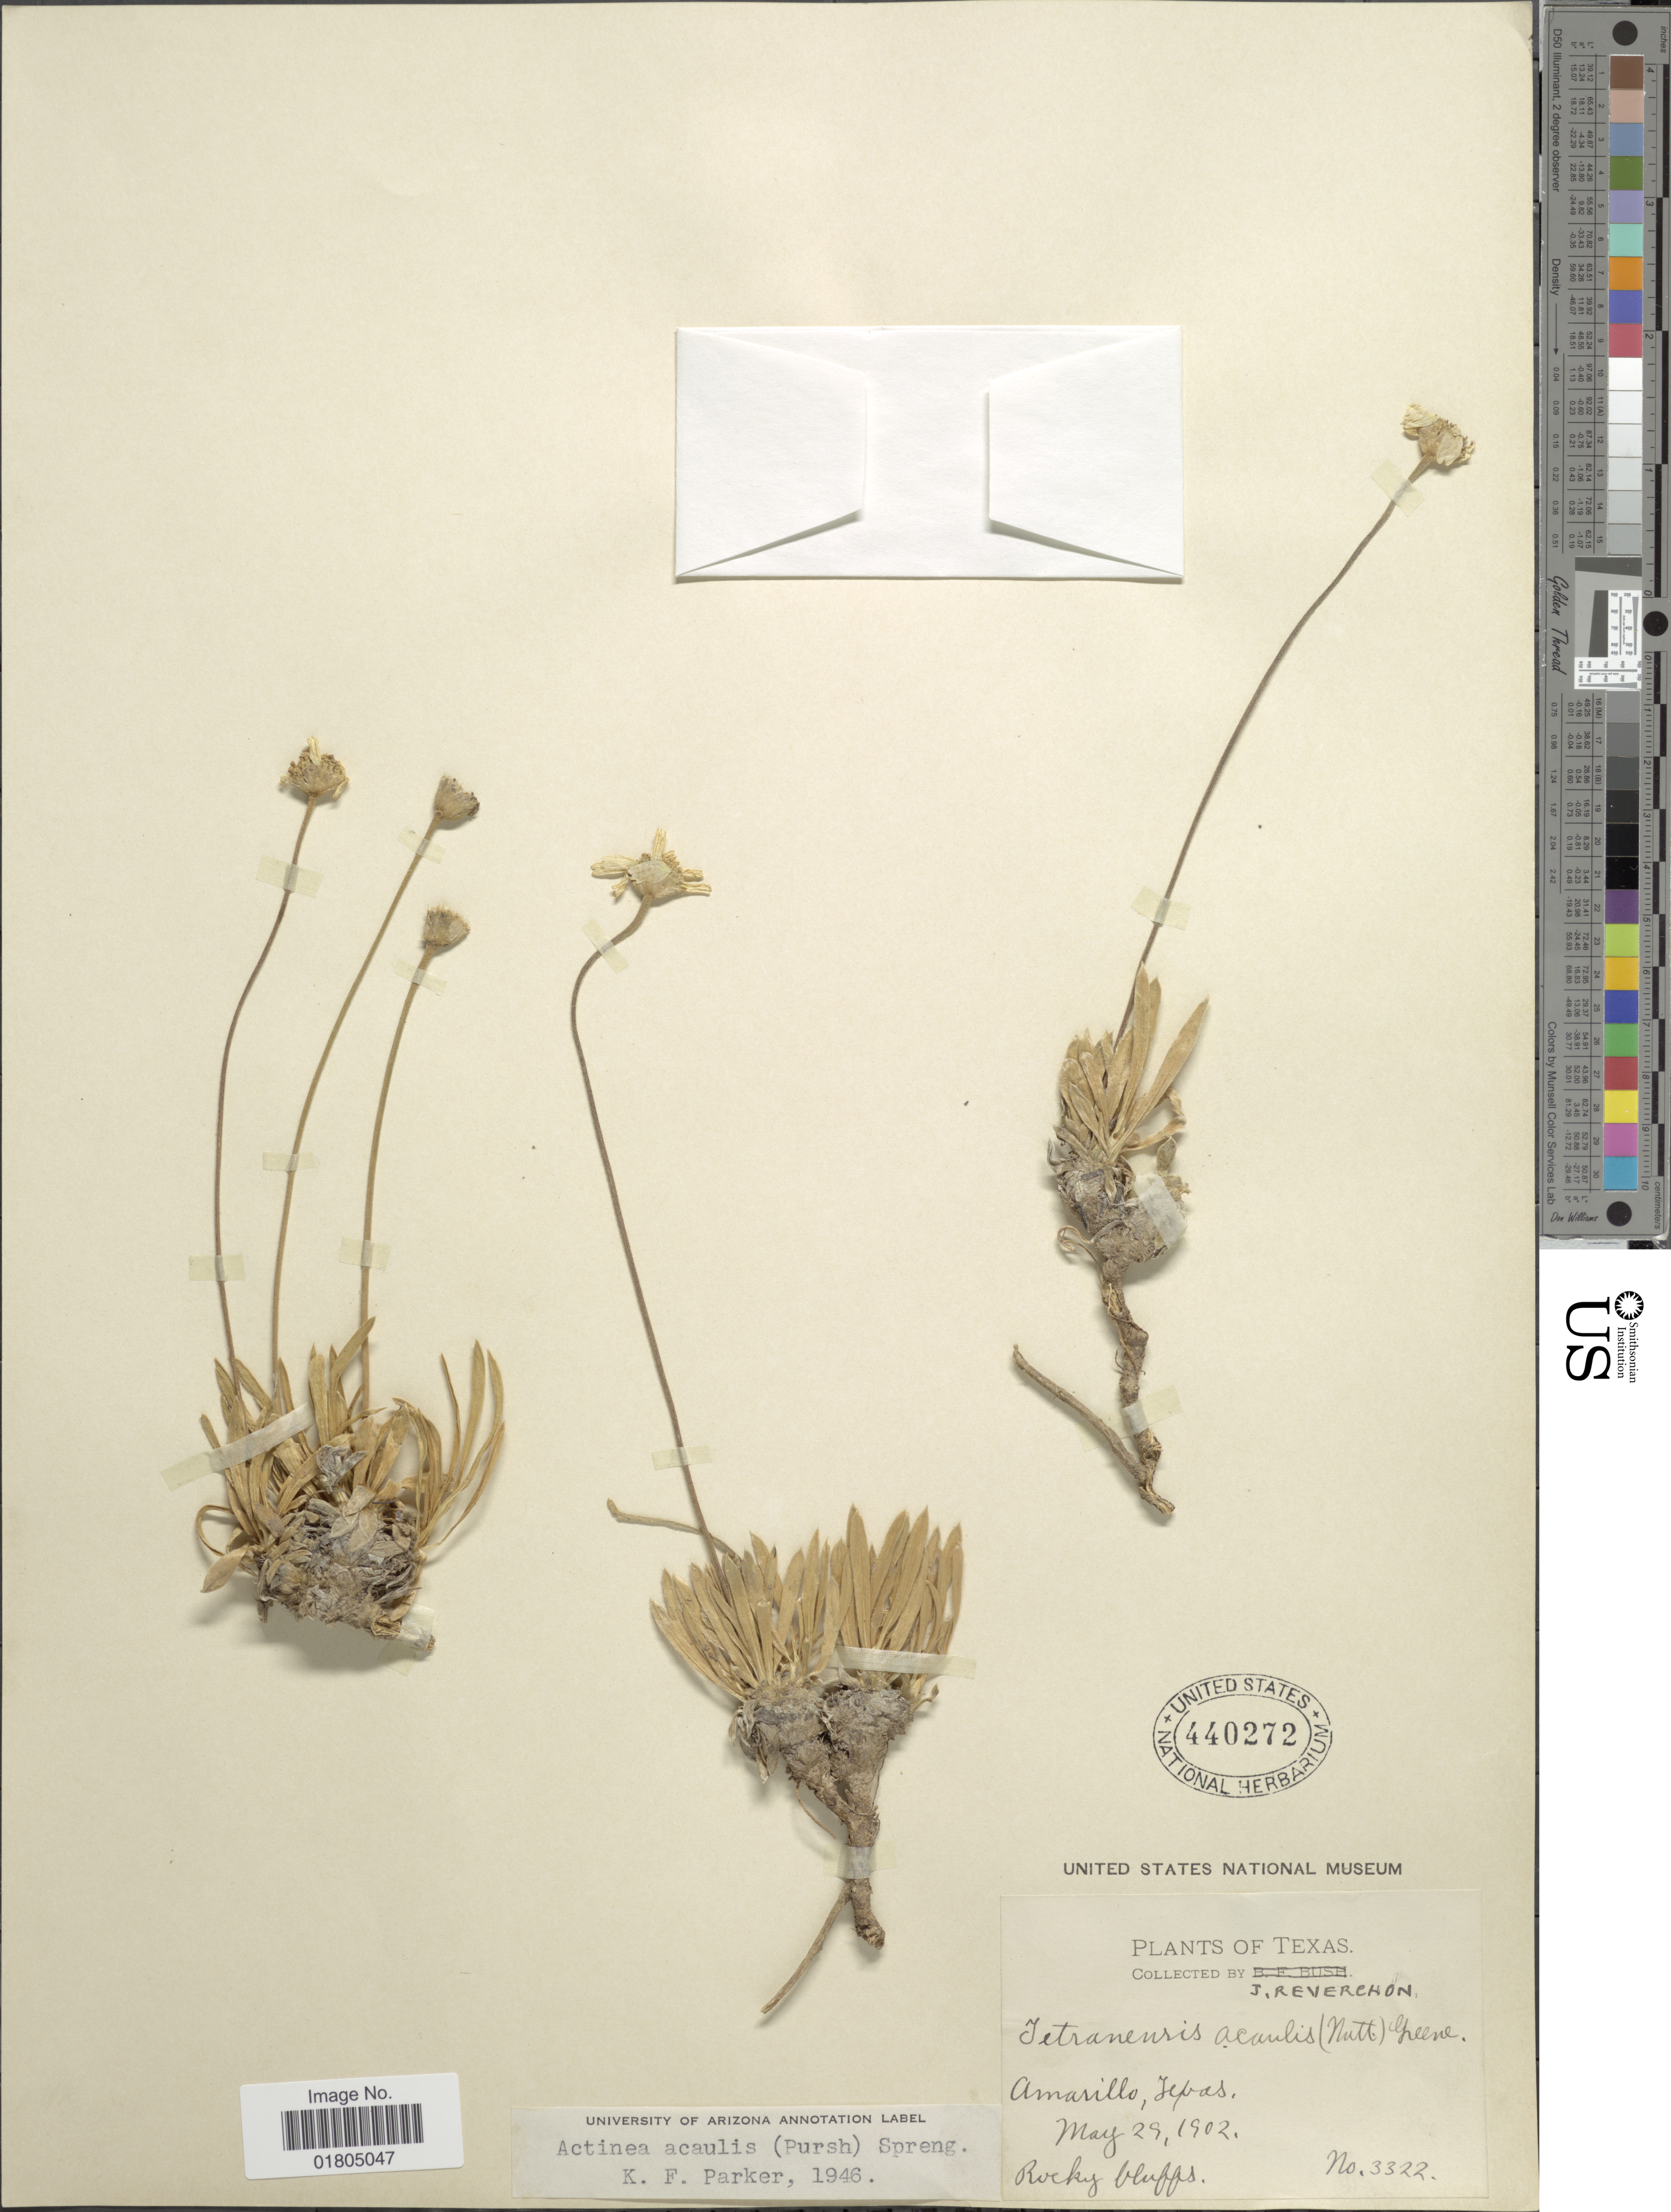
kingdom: Plantae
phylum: Tracheophyta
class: Magnoliopsida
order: Asterales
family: Asteraceae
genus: Actinea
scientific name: Actinea acaulis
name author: (Pursh) Spreng.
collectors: J. Reverchon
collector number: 3322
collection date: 1902-05-29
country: United States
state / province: Texas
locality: Amarillo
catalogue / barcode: US 440272